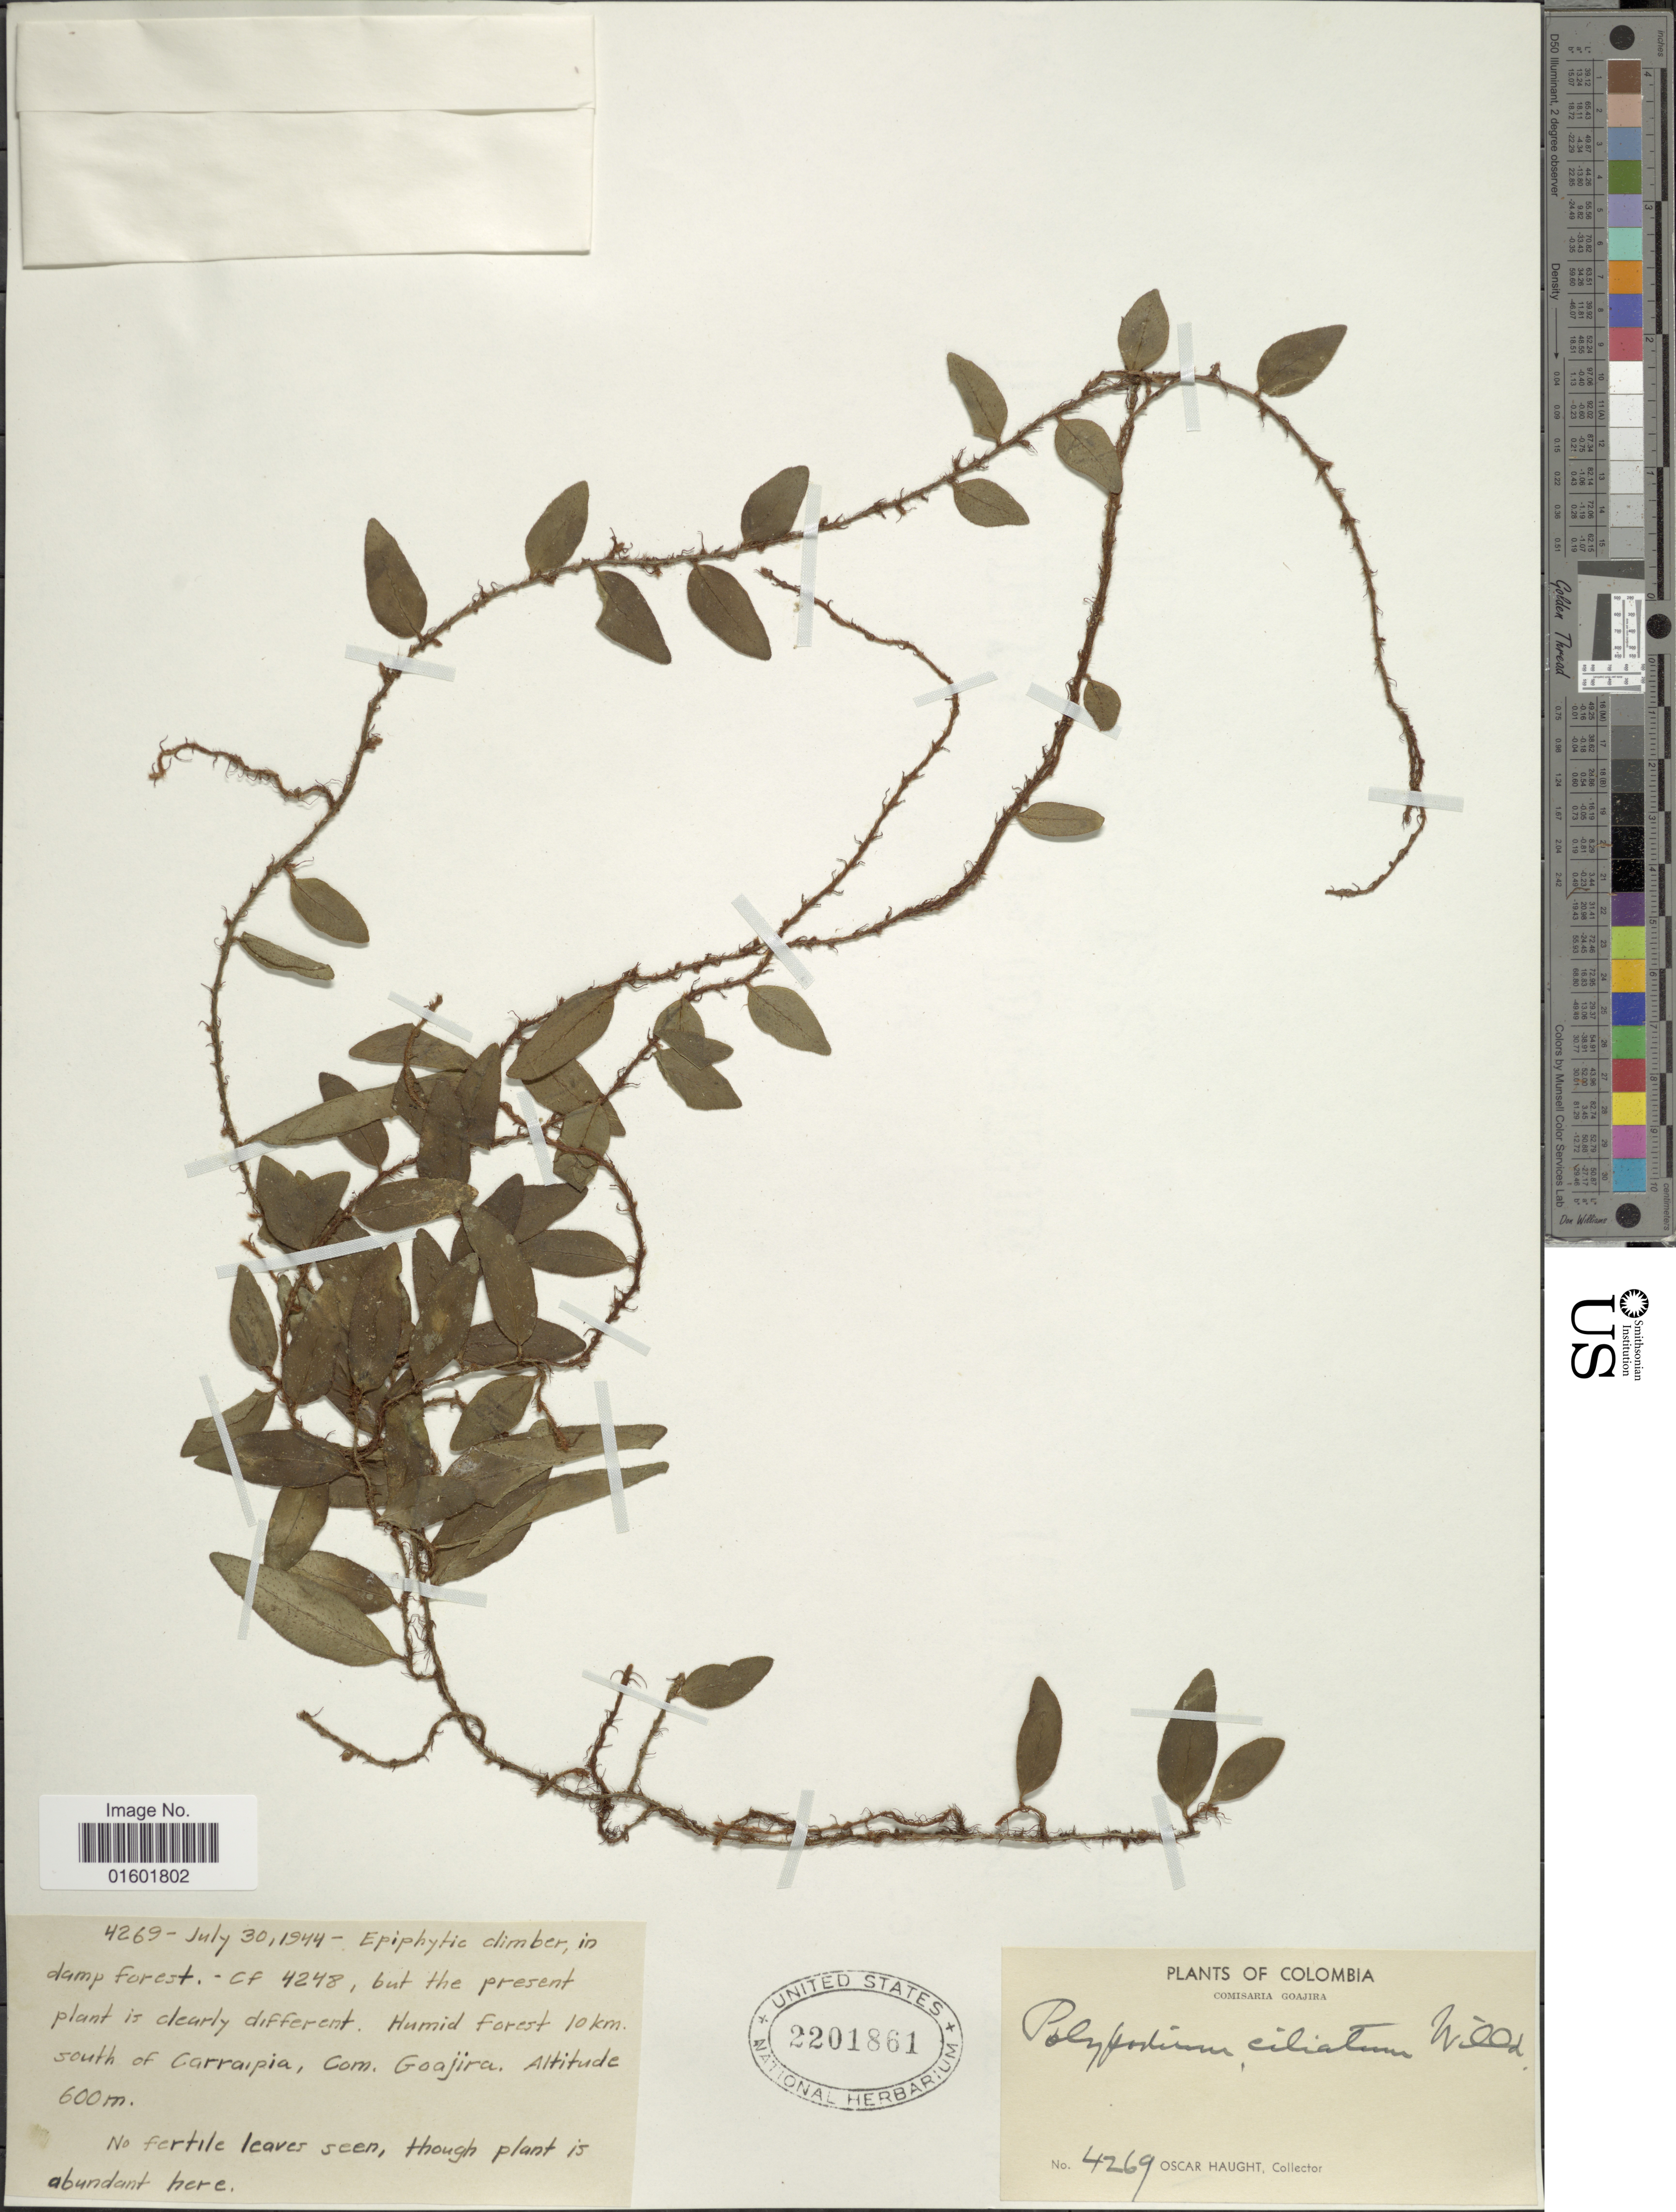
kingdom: Plantae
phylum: Tracheophyta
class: Polypodiopsida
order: Polypodiales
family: Polypodiaceae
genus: Microgramma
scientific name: Microgramma reptans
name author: (Cav.) A.R. Sm.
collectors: O. L. Haught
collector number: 4269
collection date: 1944-07-30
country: Colombia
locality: Comisaria Goajira, Humid forest 10 km south of Carraipia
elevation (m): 600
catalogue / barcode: US 2201861